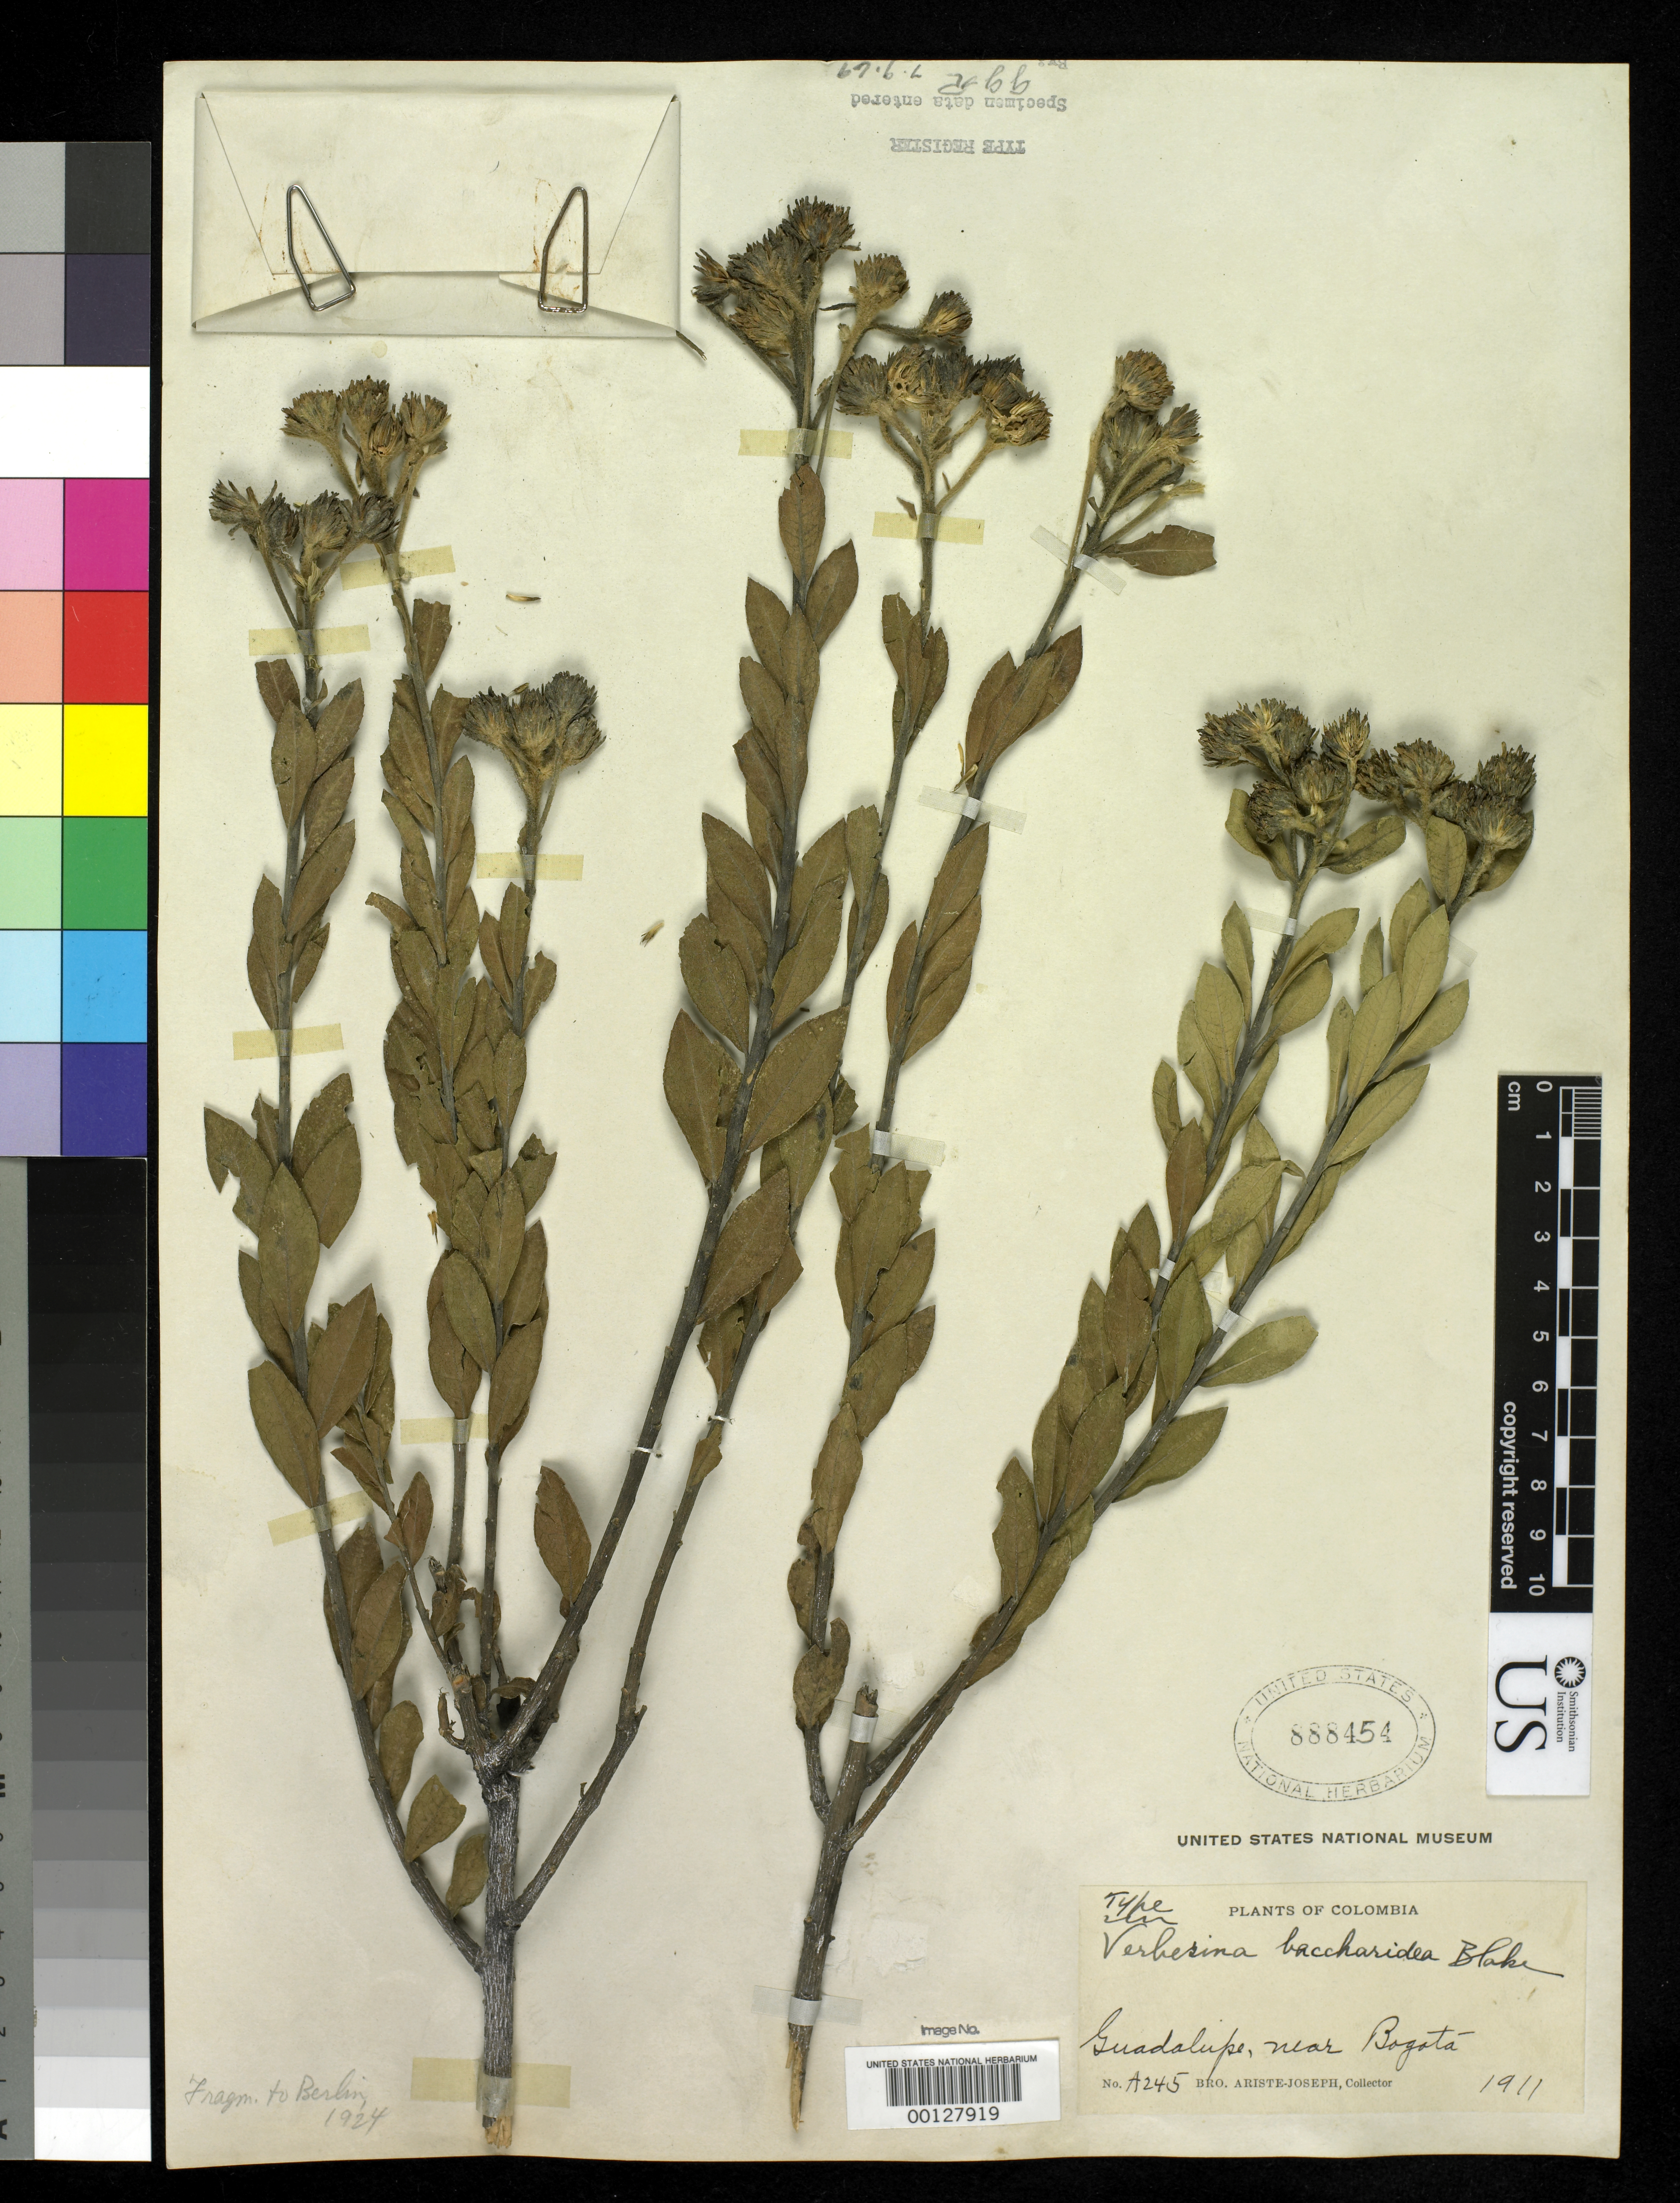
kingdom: Plantae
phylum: Tracheophyta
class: Magnoliopsida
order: Asterales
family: Asteraceae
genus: Verbesina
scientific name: Verbesina baccharides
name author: S.F. Blake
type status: Holotype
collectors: Bro. Ariste-Joseph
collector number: A 245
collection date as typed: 1911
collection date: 1911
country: Colombia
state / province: Cundinamarca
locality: Guadalupe near Bogota.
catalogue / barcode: US 888454